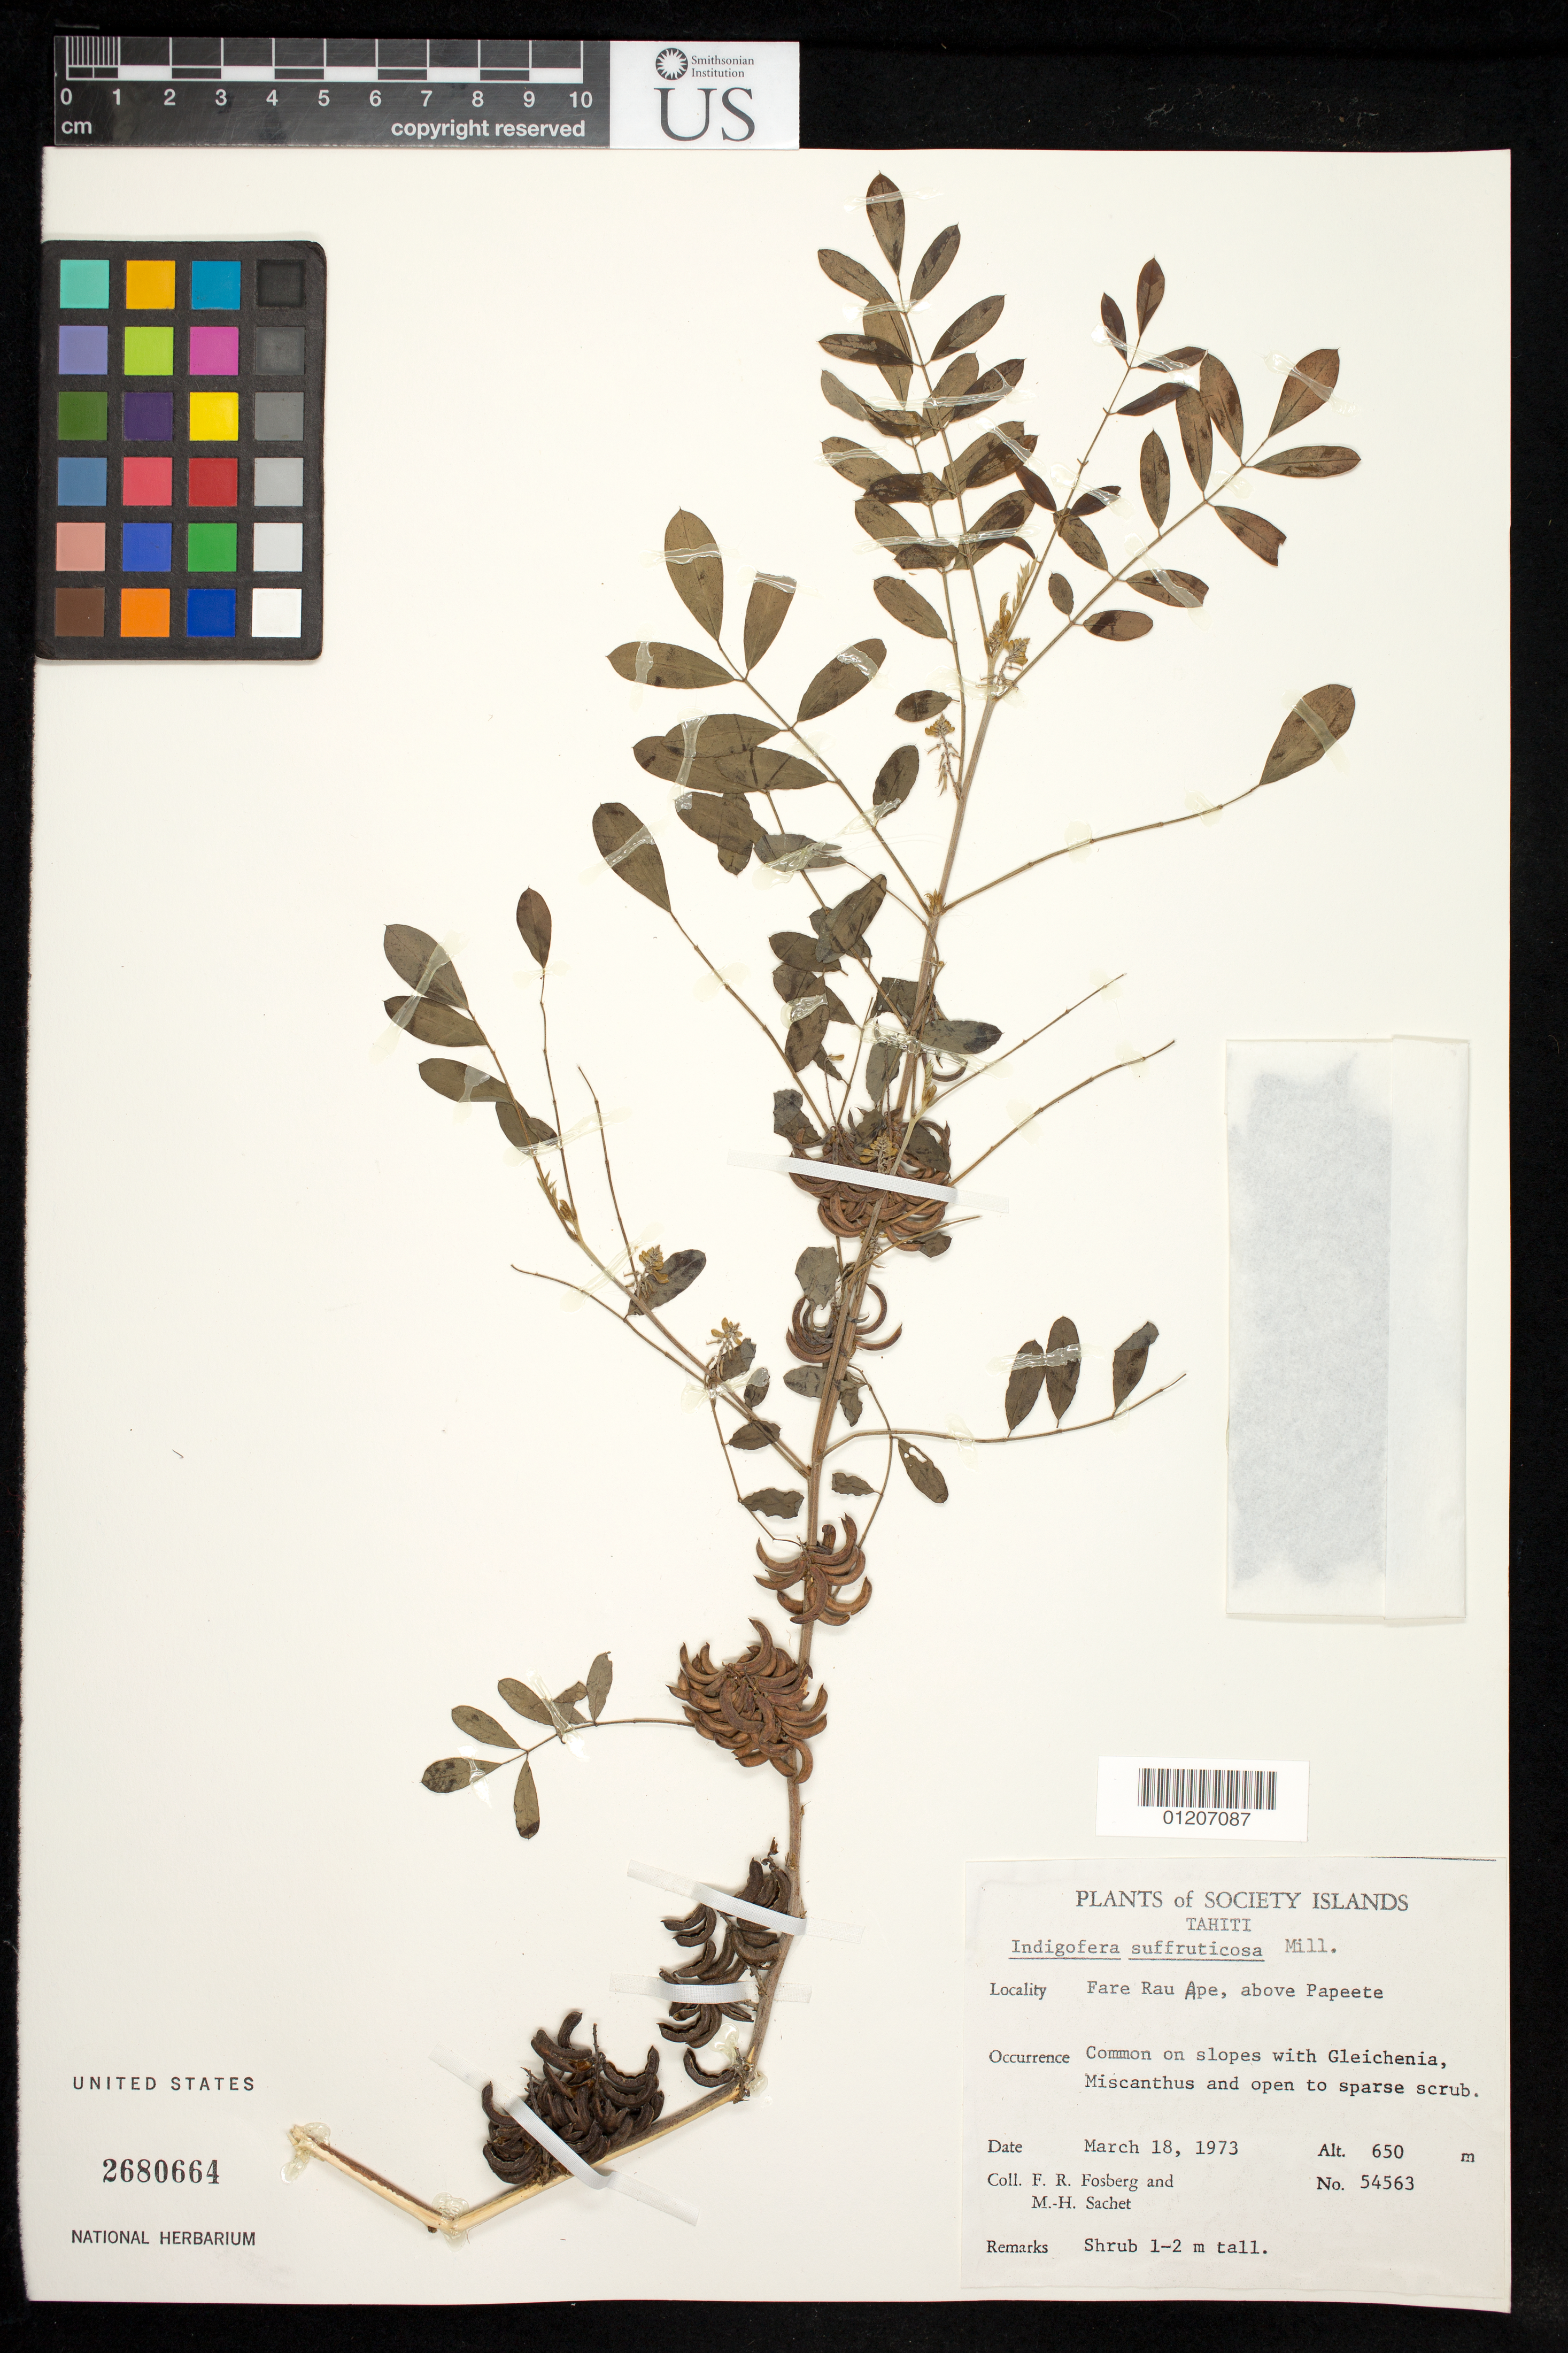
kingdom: Plantae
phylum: Tracheophyta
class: Magnoliopsida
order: Fabales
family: Fabaceae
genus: Indigofera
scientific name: Indigofera suffruticosa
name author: Mill.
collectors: F.R. Fosberg & M.-H. Sachet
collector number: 54563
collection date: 1973-03-18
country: French Polynesia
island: Tahiti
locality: Fare Rau Ape, above Papeete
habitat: on slopes in open to sparse scrub.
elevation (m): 650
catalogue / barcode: US 2680664